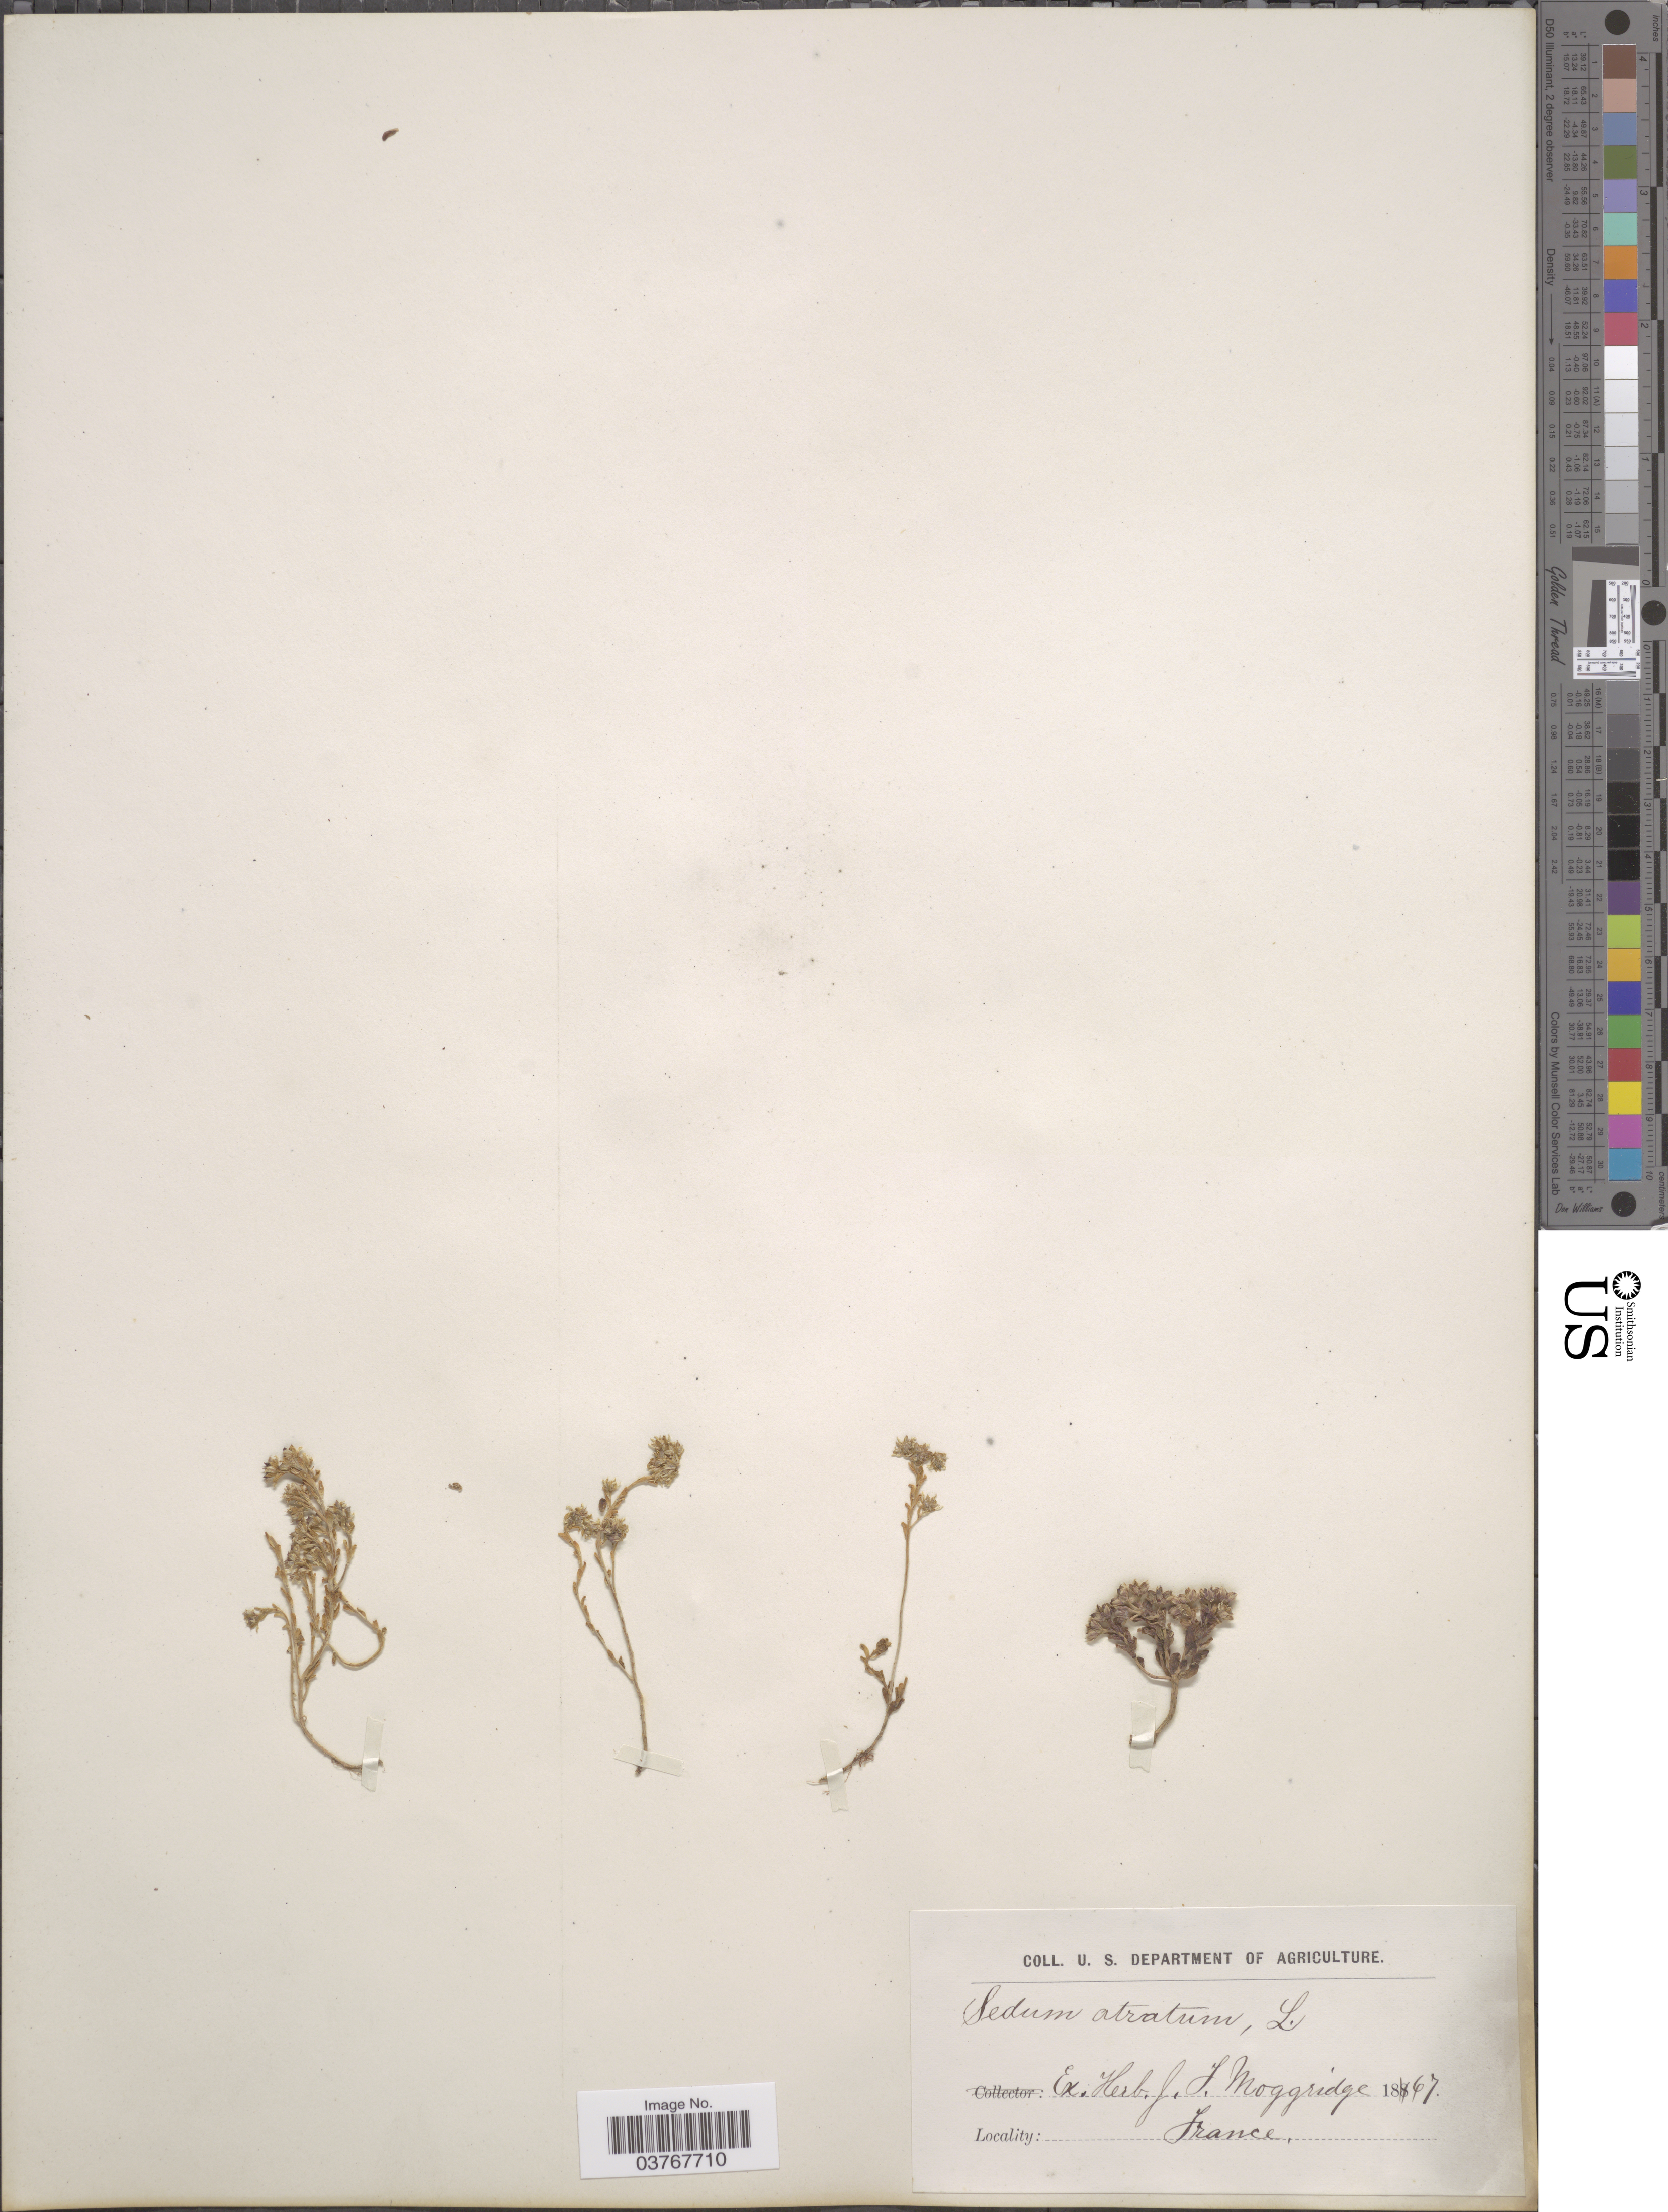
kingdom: Plantae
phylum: Tracheophyta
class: Magnoliopsida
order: Saxifragales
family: Crassulaceae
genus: Sedum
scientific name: Sedum atratum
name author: L.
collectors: ex herb. J.T. Moggridge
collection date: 1867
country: France